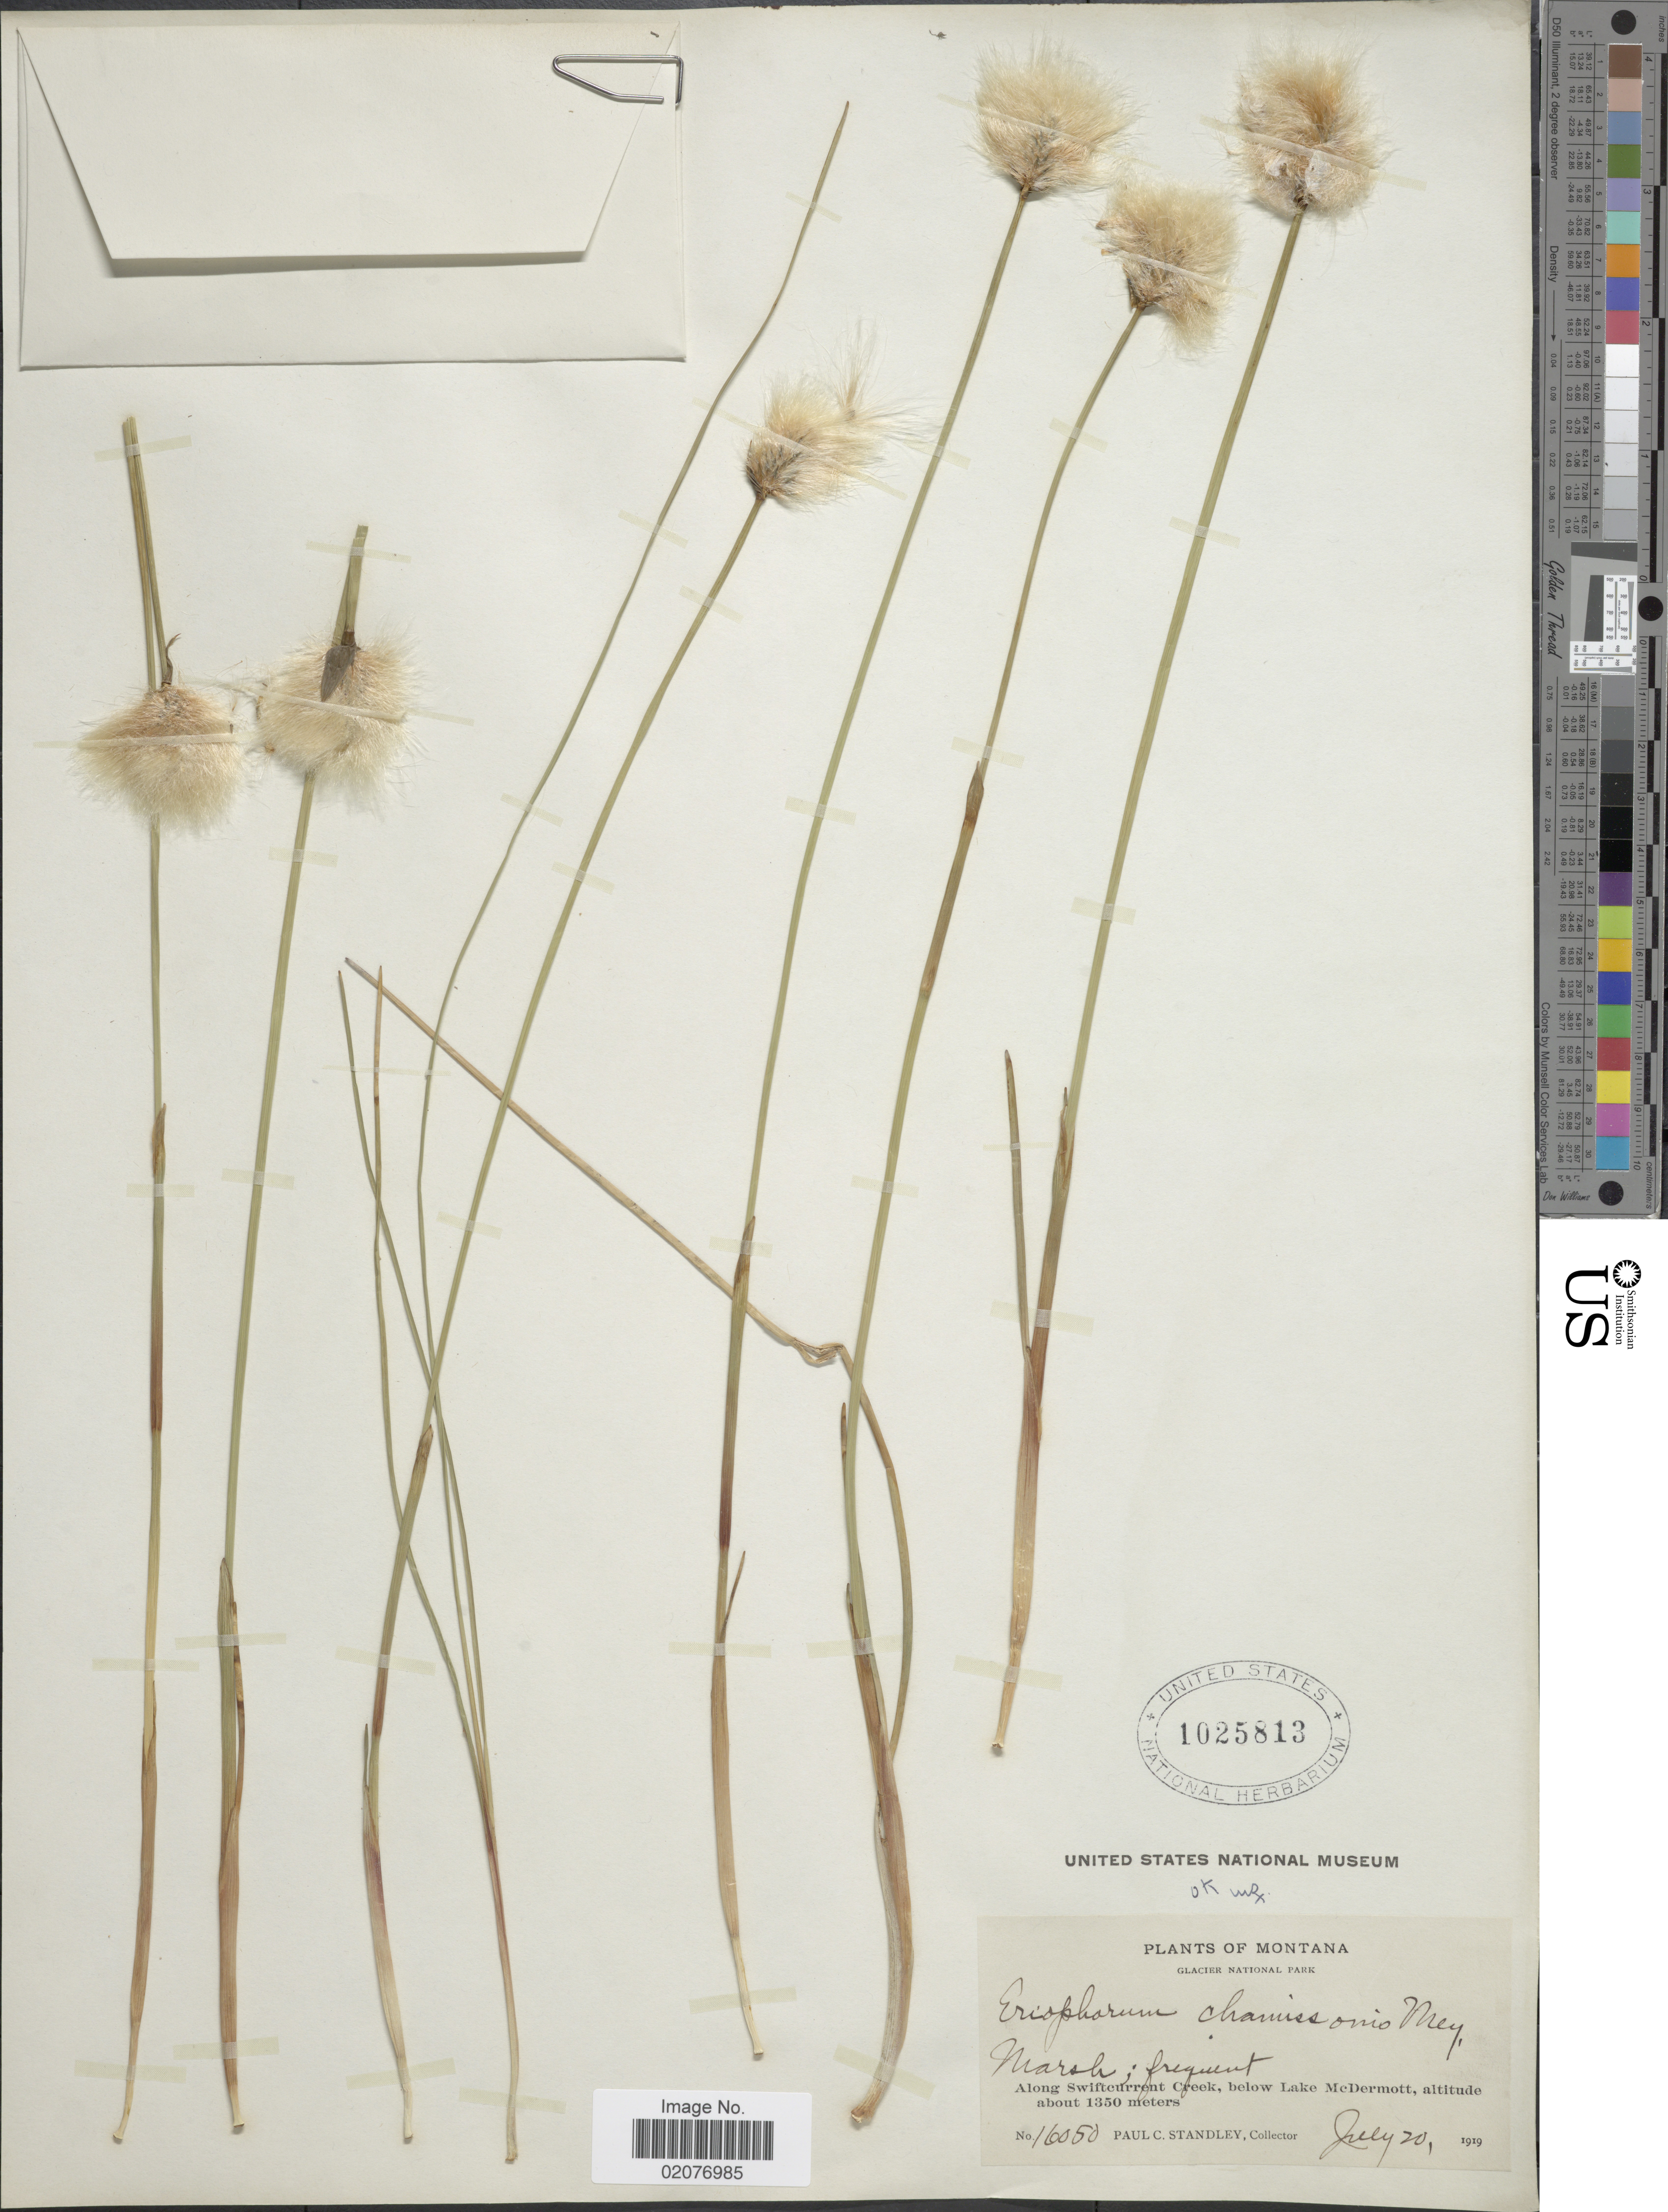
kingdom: Plantae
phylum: Tracheophyta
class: Liliopsida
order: Poales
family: Cyperaceae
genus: Eriophorum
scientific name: Eriophorum chamissonis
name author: C.A. Mey.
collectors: P. C. Standley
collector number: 16050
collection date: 1919-07-20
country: United States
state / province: Montana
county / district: Glacier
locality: Glacier National Park, marsh; frequent, Along Swiftcurrent Creek, below Lake McDermott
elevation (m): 1350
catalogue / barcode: US 1025813